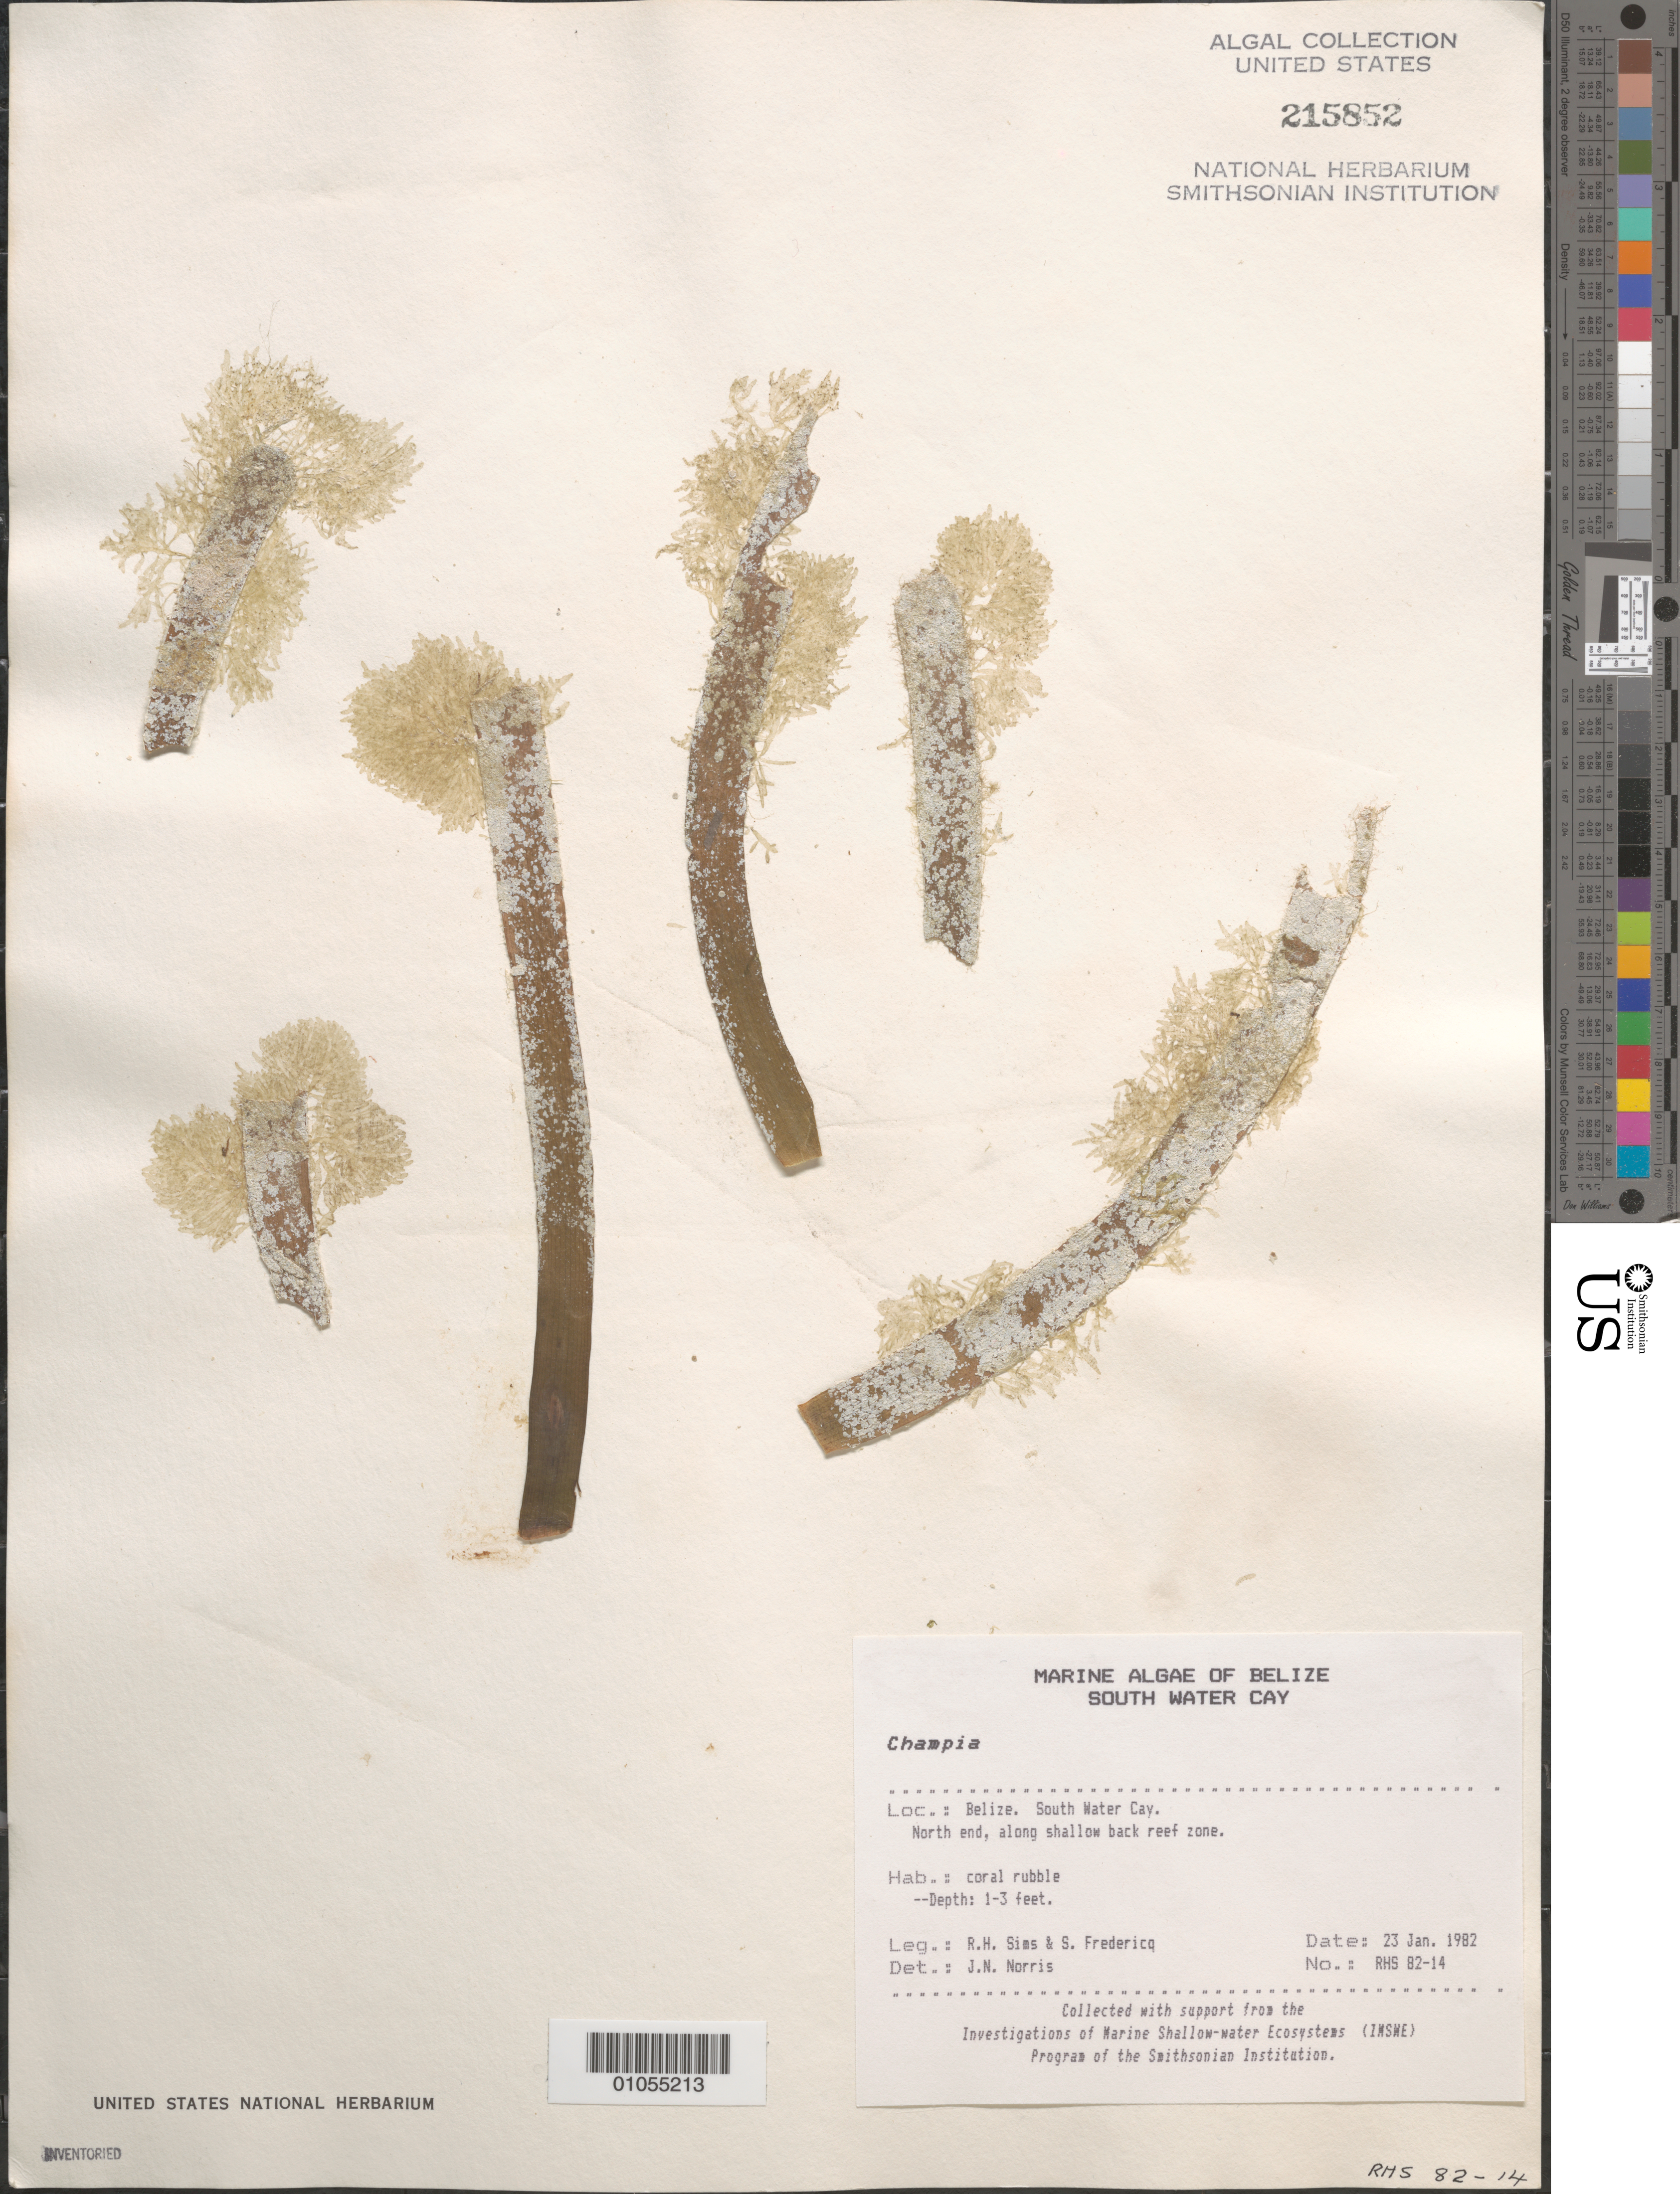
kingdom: Plantae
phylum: Rhodophyta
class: Florideophyceae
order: Rhodymeniales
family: Champiaceae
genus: Champia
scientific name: Champia sp.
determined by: Norris, James N.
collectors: R. H. Sims & S. Fredericq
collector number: RHS 82-14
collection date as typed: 23 Jan 1982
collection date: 1982-01-23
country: Belize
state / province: Stann Creek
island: South Water Cay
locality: North end of cay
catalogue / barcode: US 215852